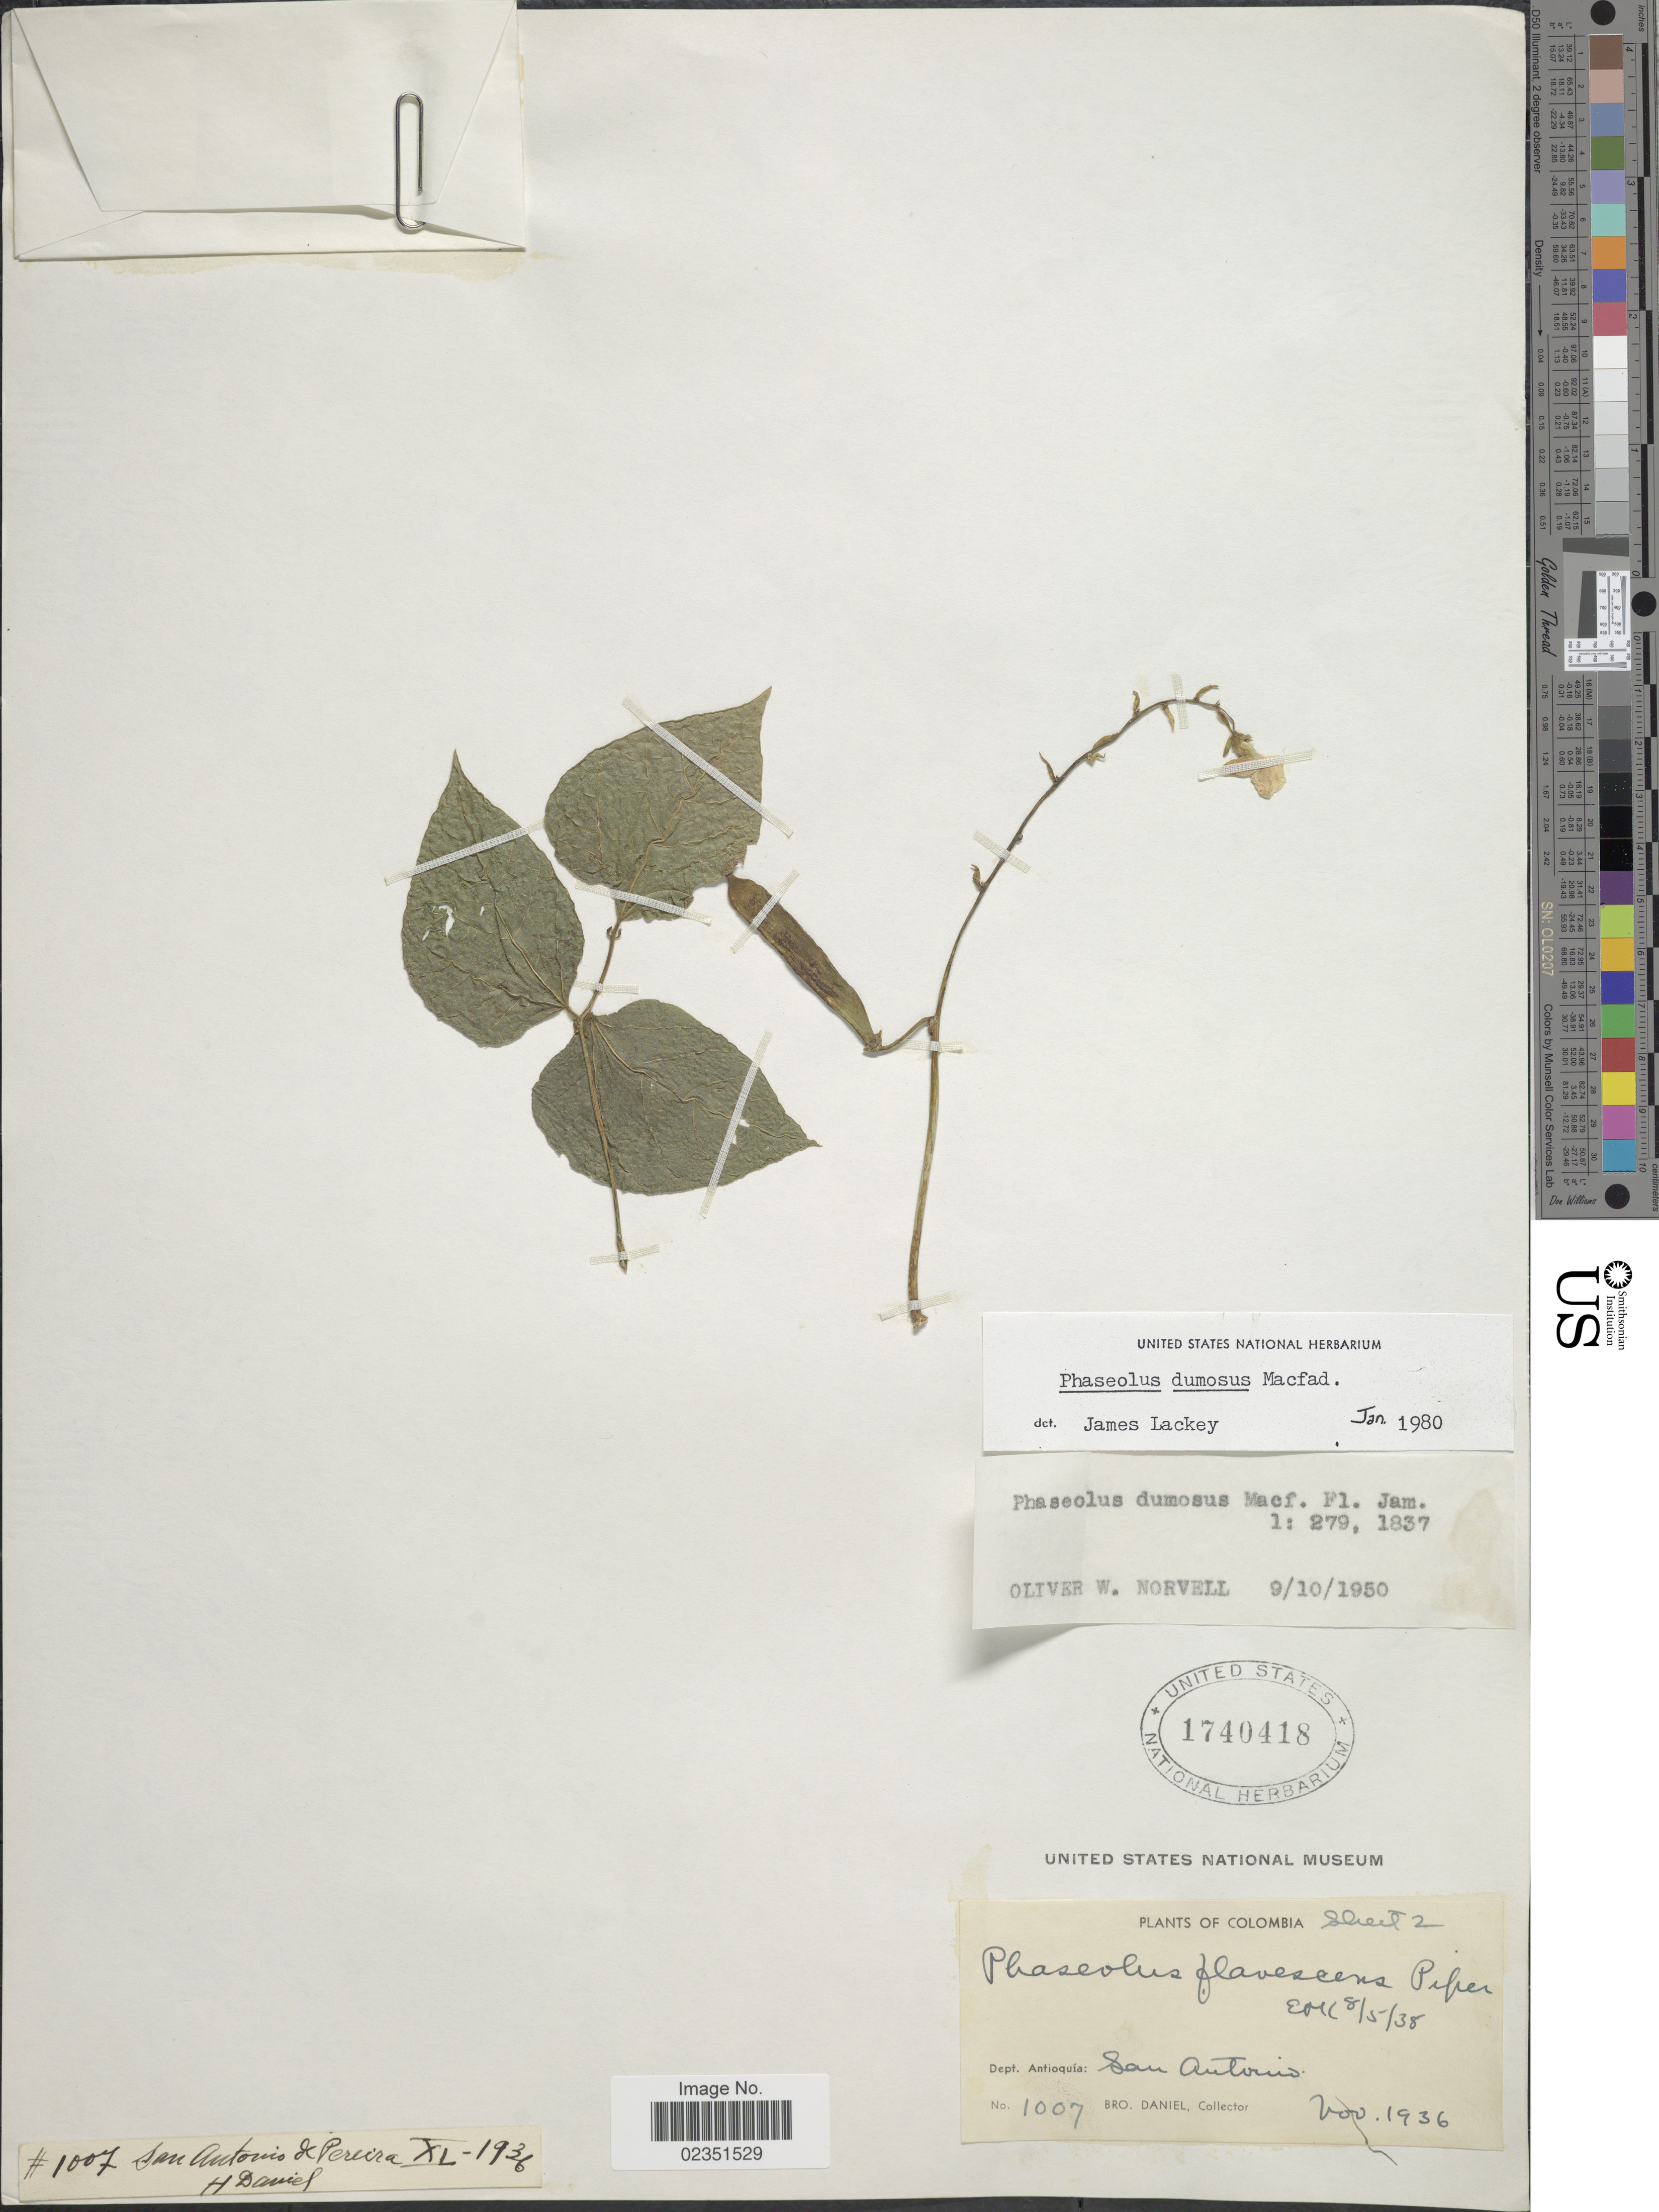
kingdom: Plantae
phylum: Tracheophyta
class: Magnoliopsida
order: Fabales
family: Fabaceae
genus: Phaseolus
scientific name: Phaseolus dumosus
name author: Macfad.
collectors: Bro. Daniel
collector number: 1007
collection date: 1936-11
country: Colombia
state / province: Antioquia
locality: San Antonio & Pereira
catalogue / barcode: US 1740418